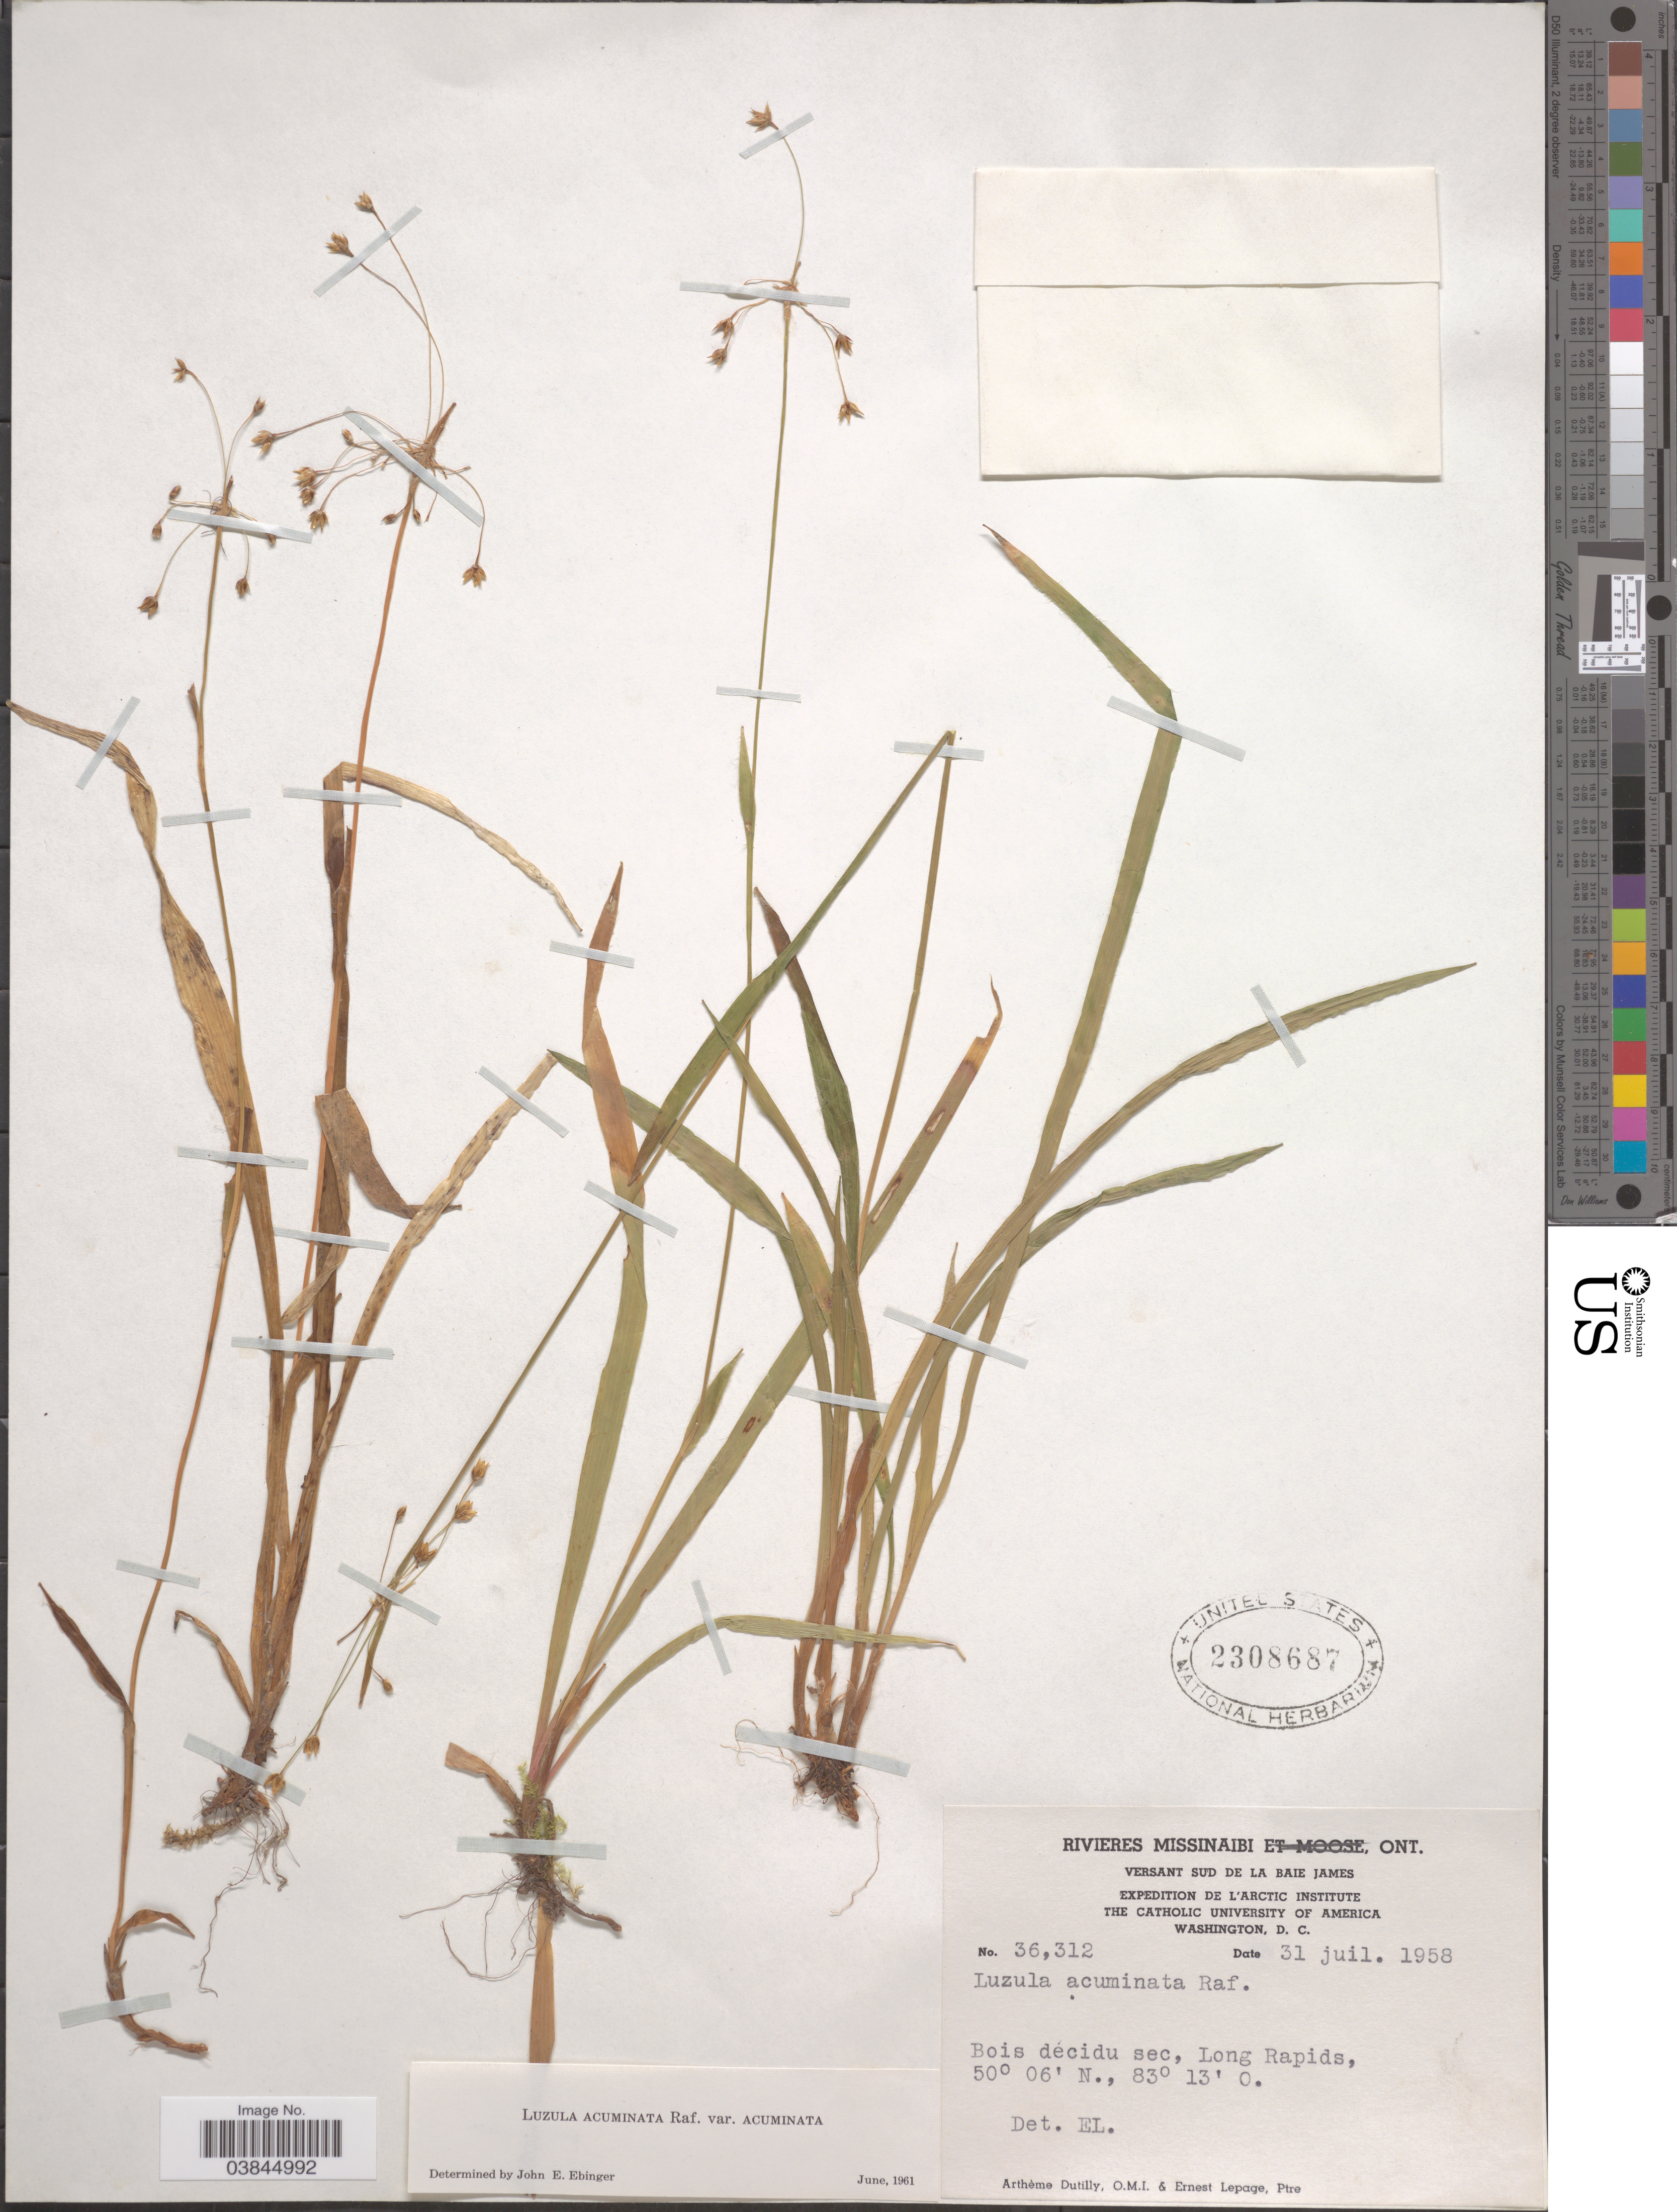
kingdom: Plantae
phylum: Tracheophyta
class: Liliopsida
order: Poales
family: Juncaceae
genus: Luzula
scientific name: Luzula acuminata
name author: Raf.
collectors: A. Dutilly, O. Lepage & E. Lepage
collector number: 36312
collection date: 1958-07-31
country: Canada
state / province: Ontario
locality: Rivieres Missinaibi. Bois decidu sec, Long Rapids.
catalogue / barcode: US 2308687